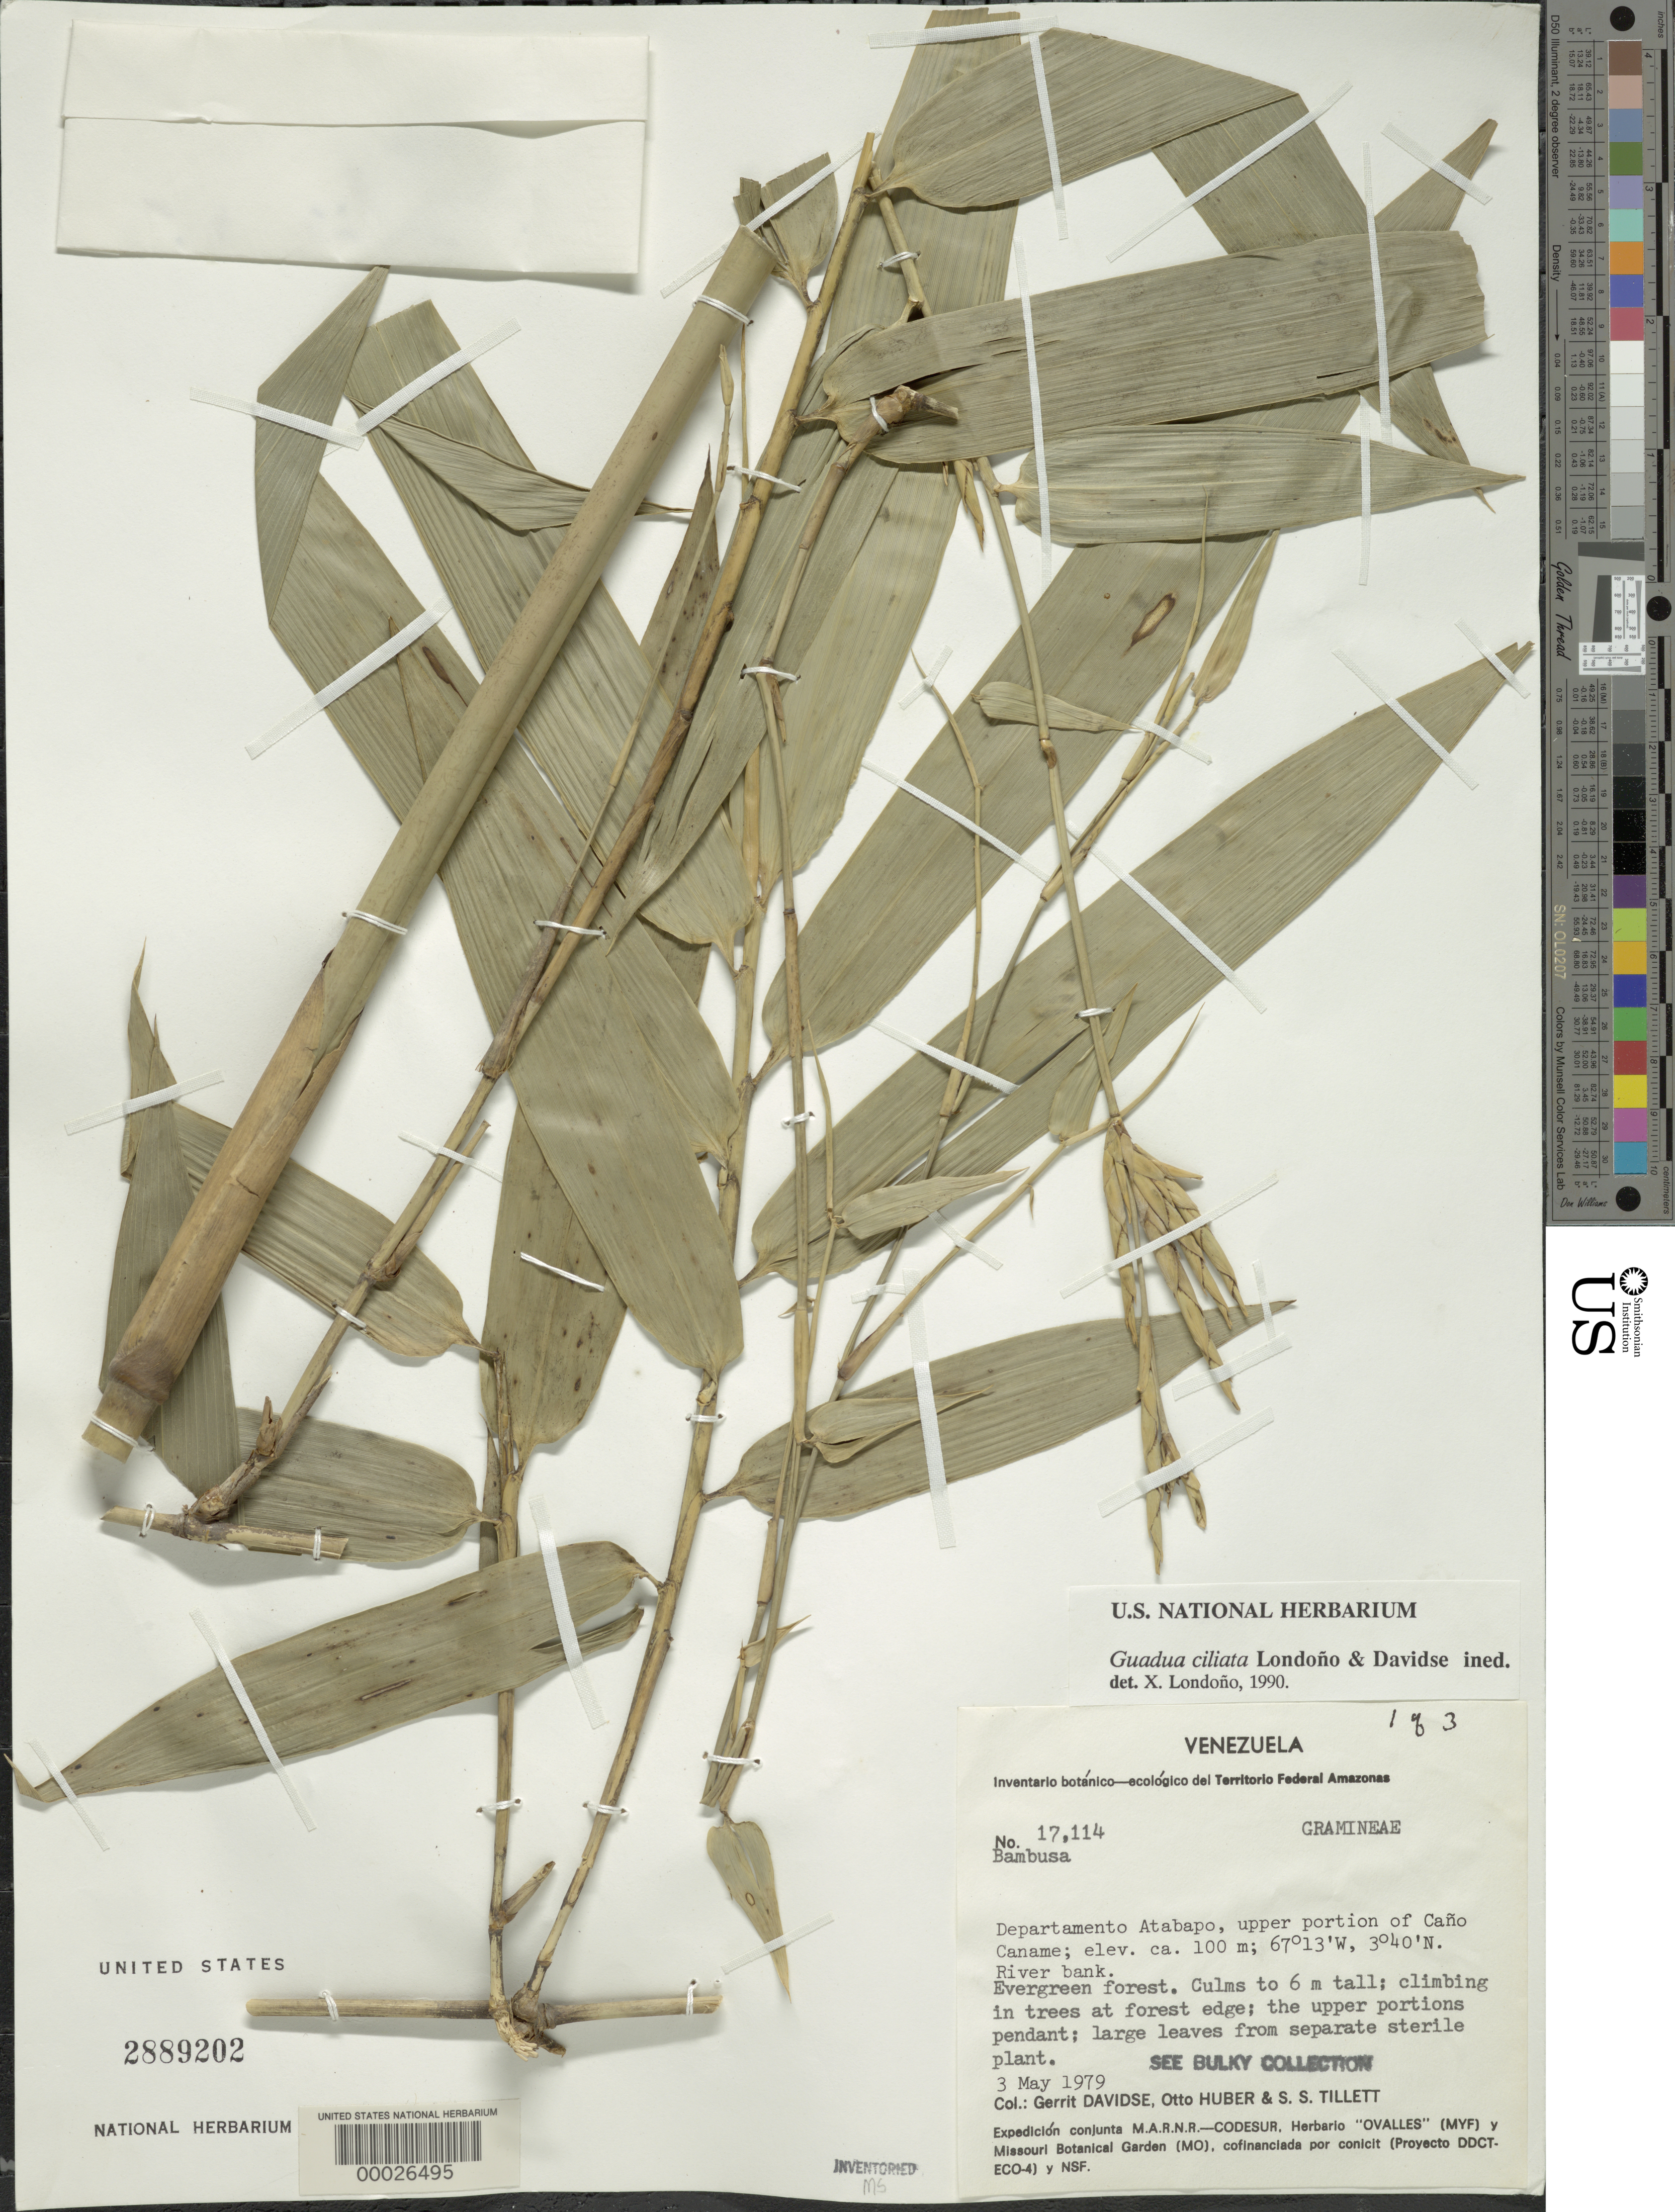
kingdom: Plantae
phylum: Tracheophyta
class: Liliopsida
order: Poales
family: Poaceae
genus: Guadua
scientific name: Guadua ciliata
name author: Londoño & Davidse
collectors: G. Davidse, O. Huber & S. S. Tillett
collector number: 17114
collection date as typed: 03 May 1979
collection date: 1979-05-03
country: Venezuela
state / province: Amazonas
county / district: Atabapo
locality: Upper portion of Cano Caname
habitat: River bank; evergreen forest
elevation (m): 100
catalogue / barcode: US 2889202